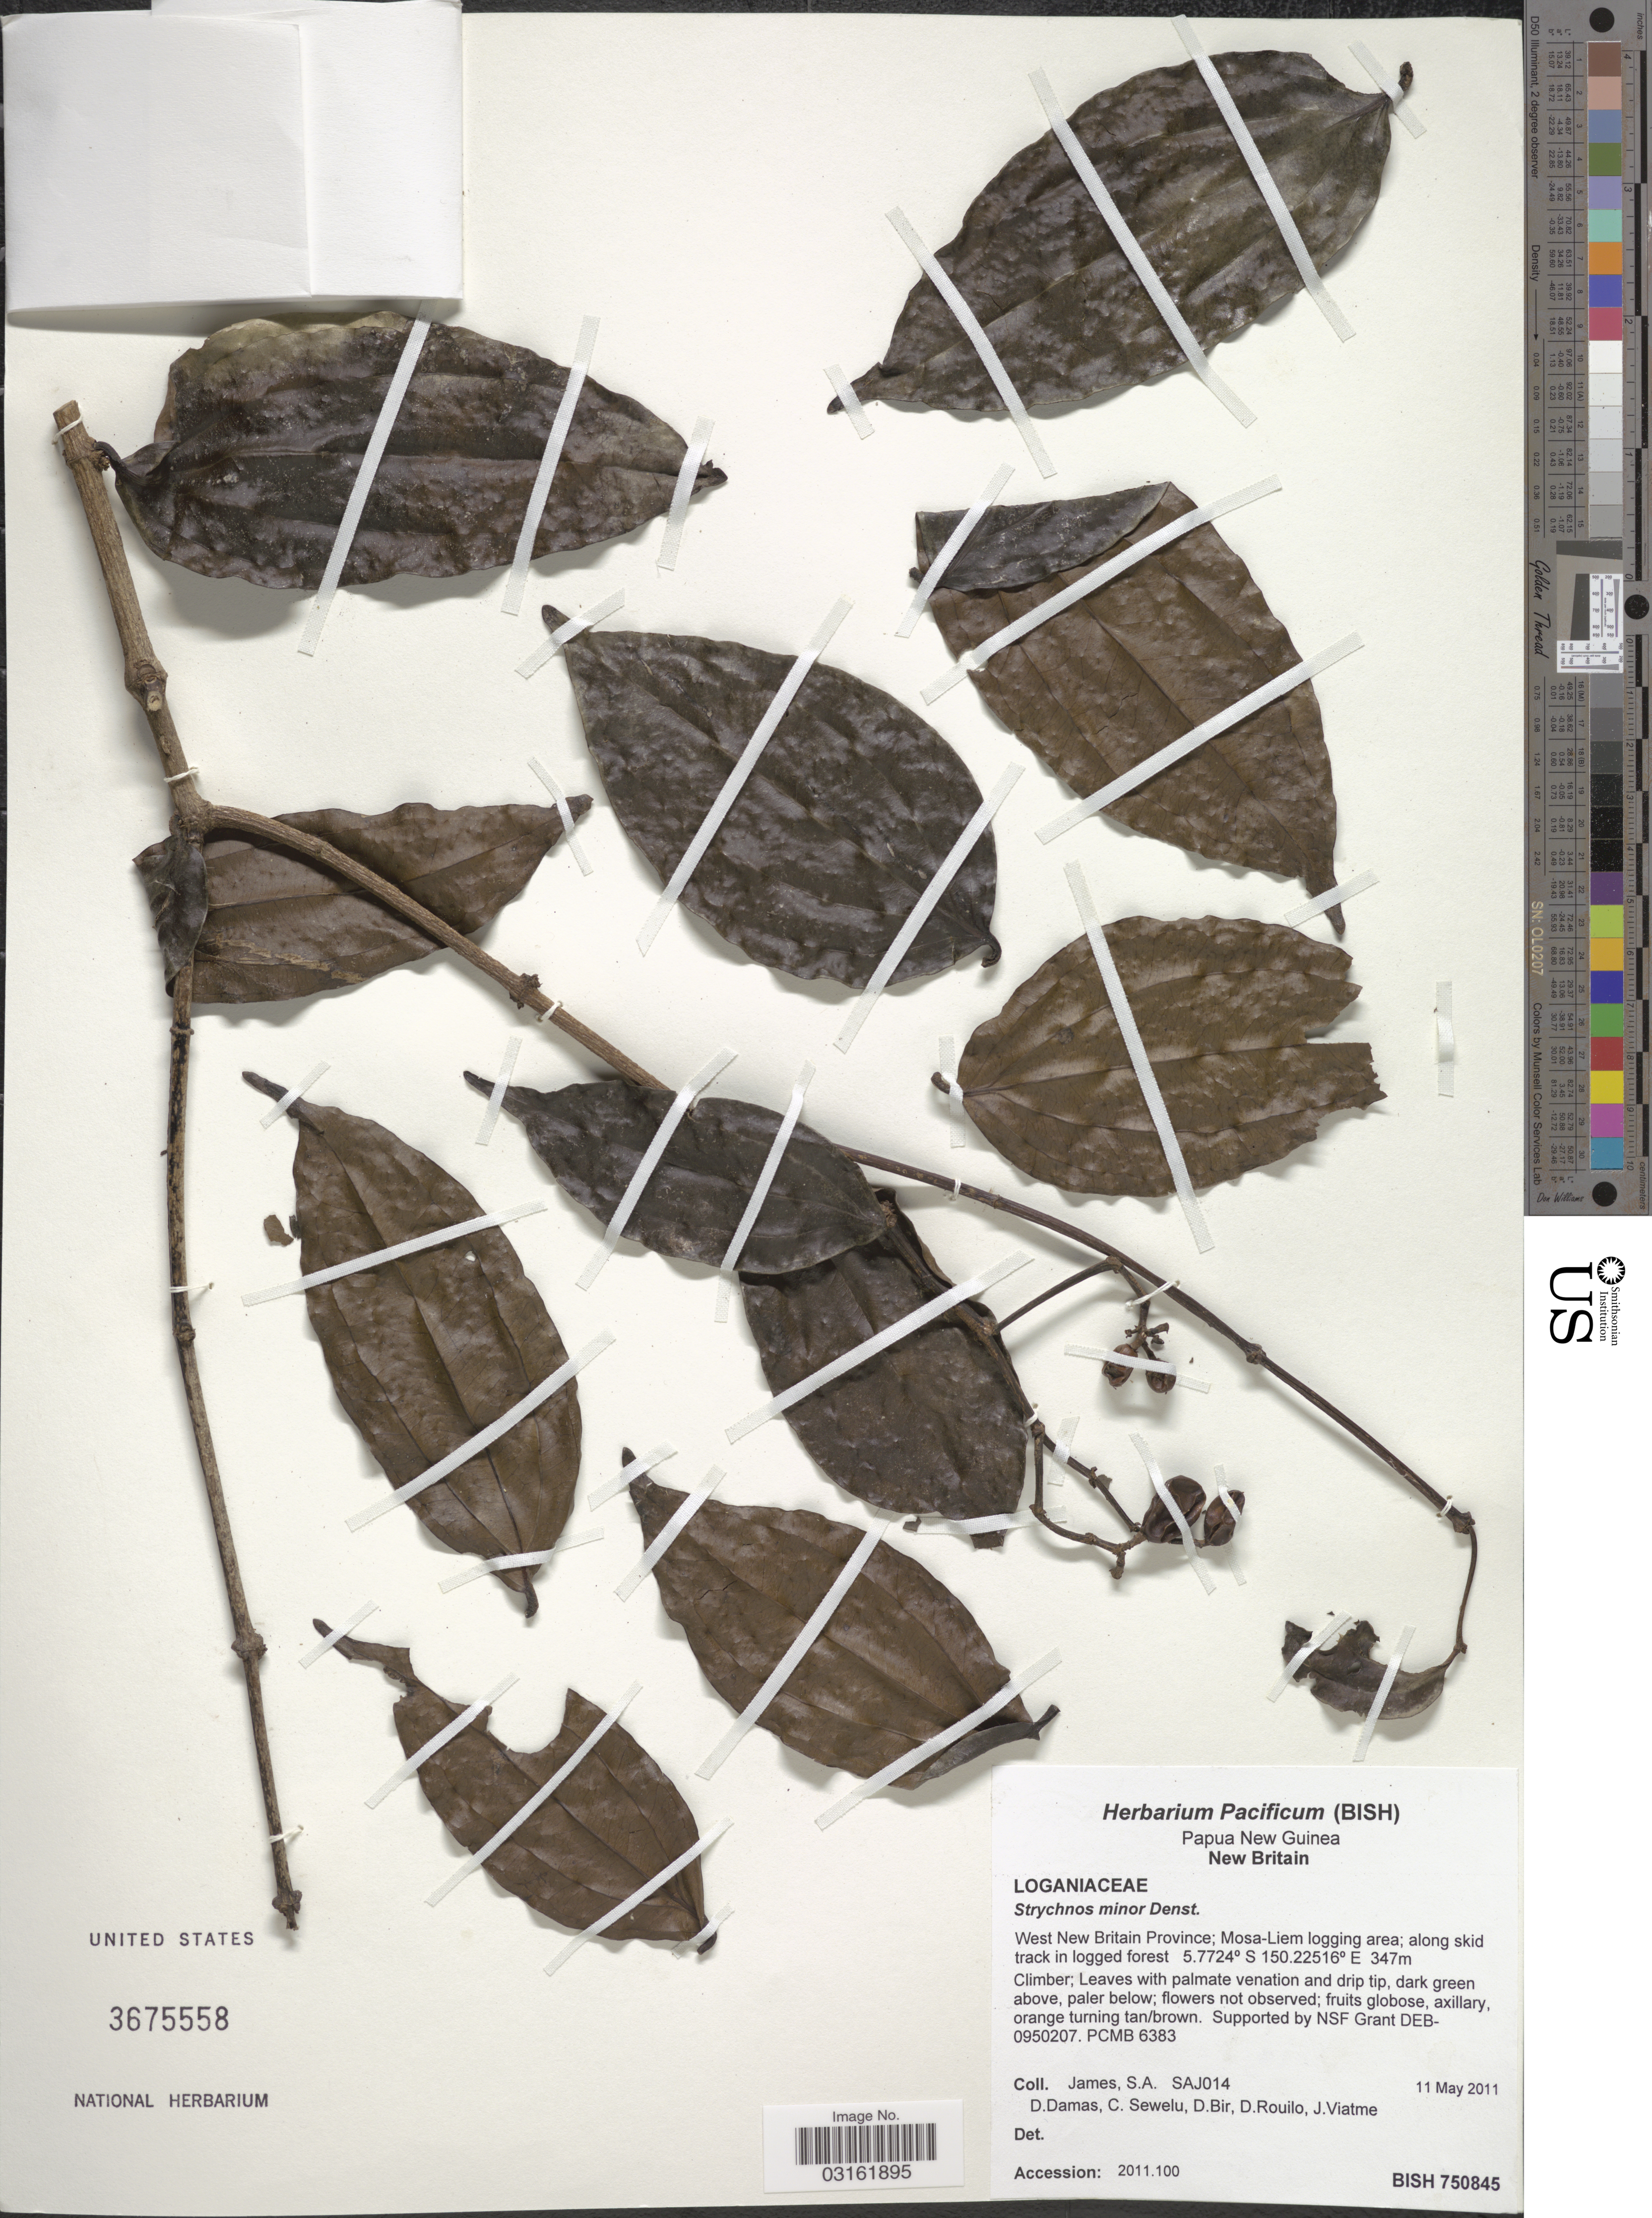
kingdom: Plantae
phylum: Tracheophyta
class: Magnoliopsida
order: Gentianales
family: Loganiaceae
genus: Strychnos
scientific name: Strychnos minor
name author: Dennst.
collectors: S. James, D. Damas, C. Sewelu, D. Bir & et al.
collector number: SAJ014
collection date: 2011-05-11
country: Papua New Guinea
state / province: West New Britain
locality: New Britain. West New Britain Province; Mosa-Liem logging area; along skid track in logged forest.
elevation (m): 347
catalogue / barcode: US 3675558